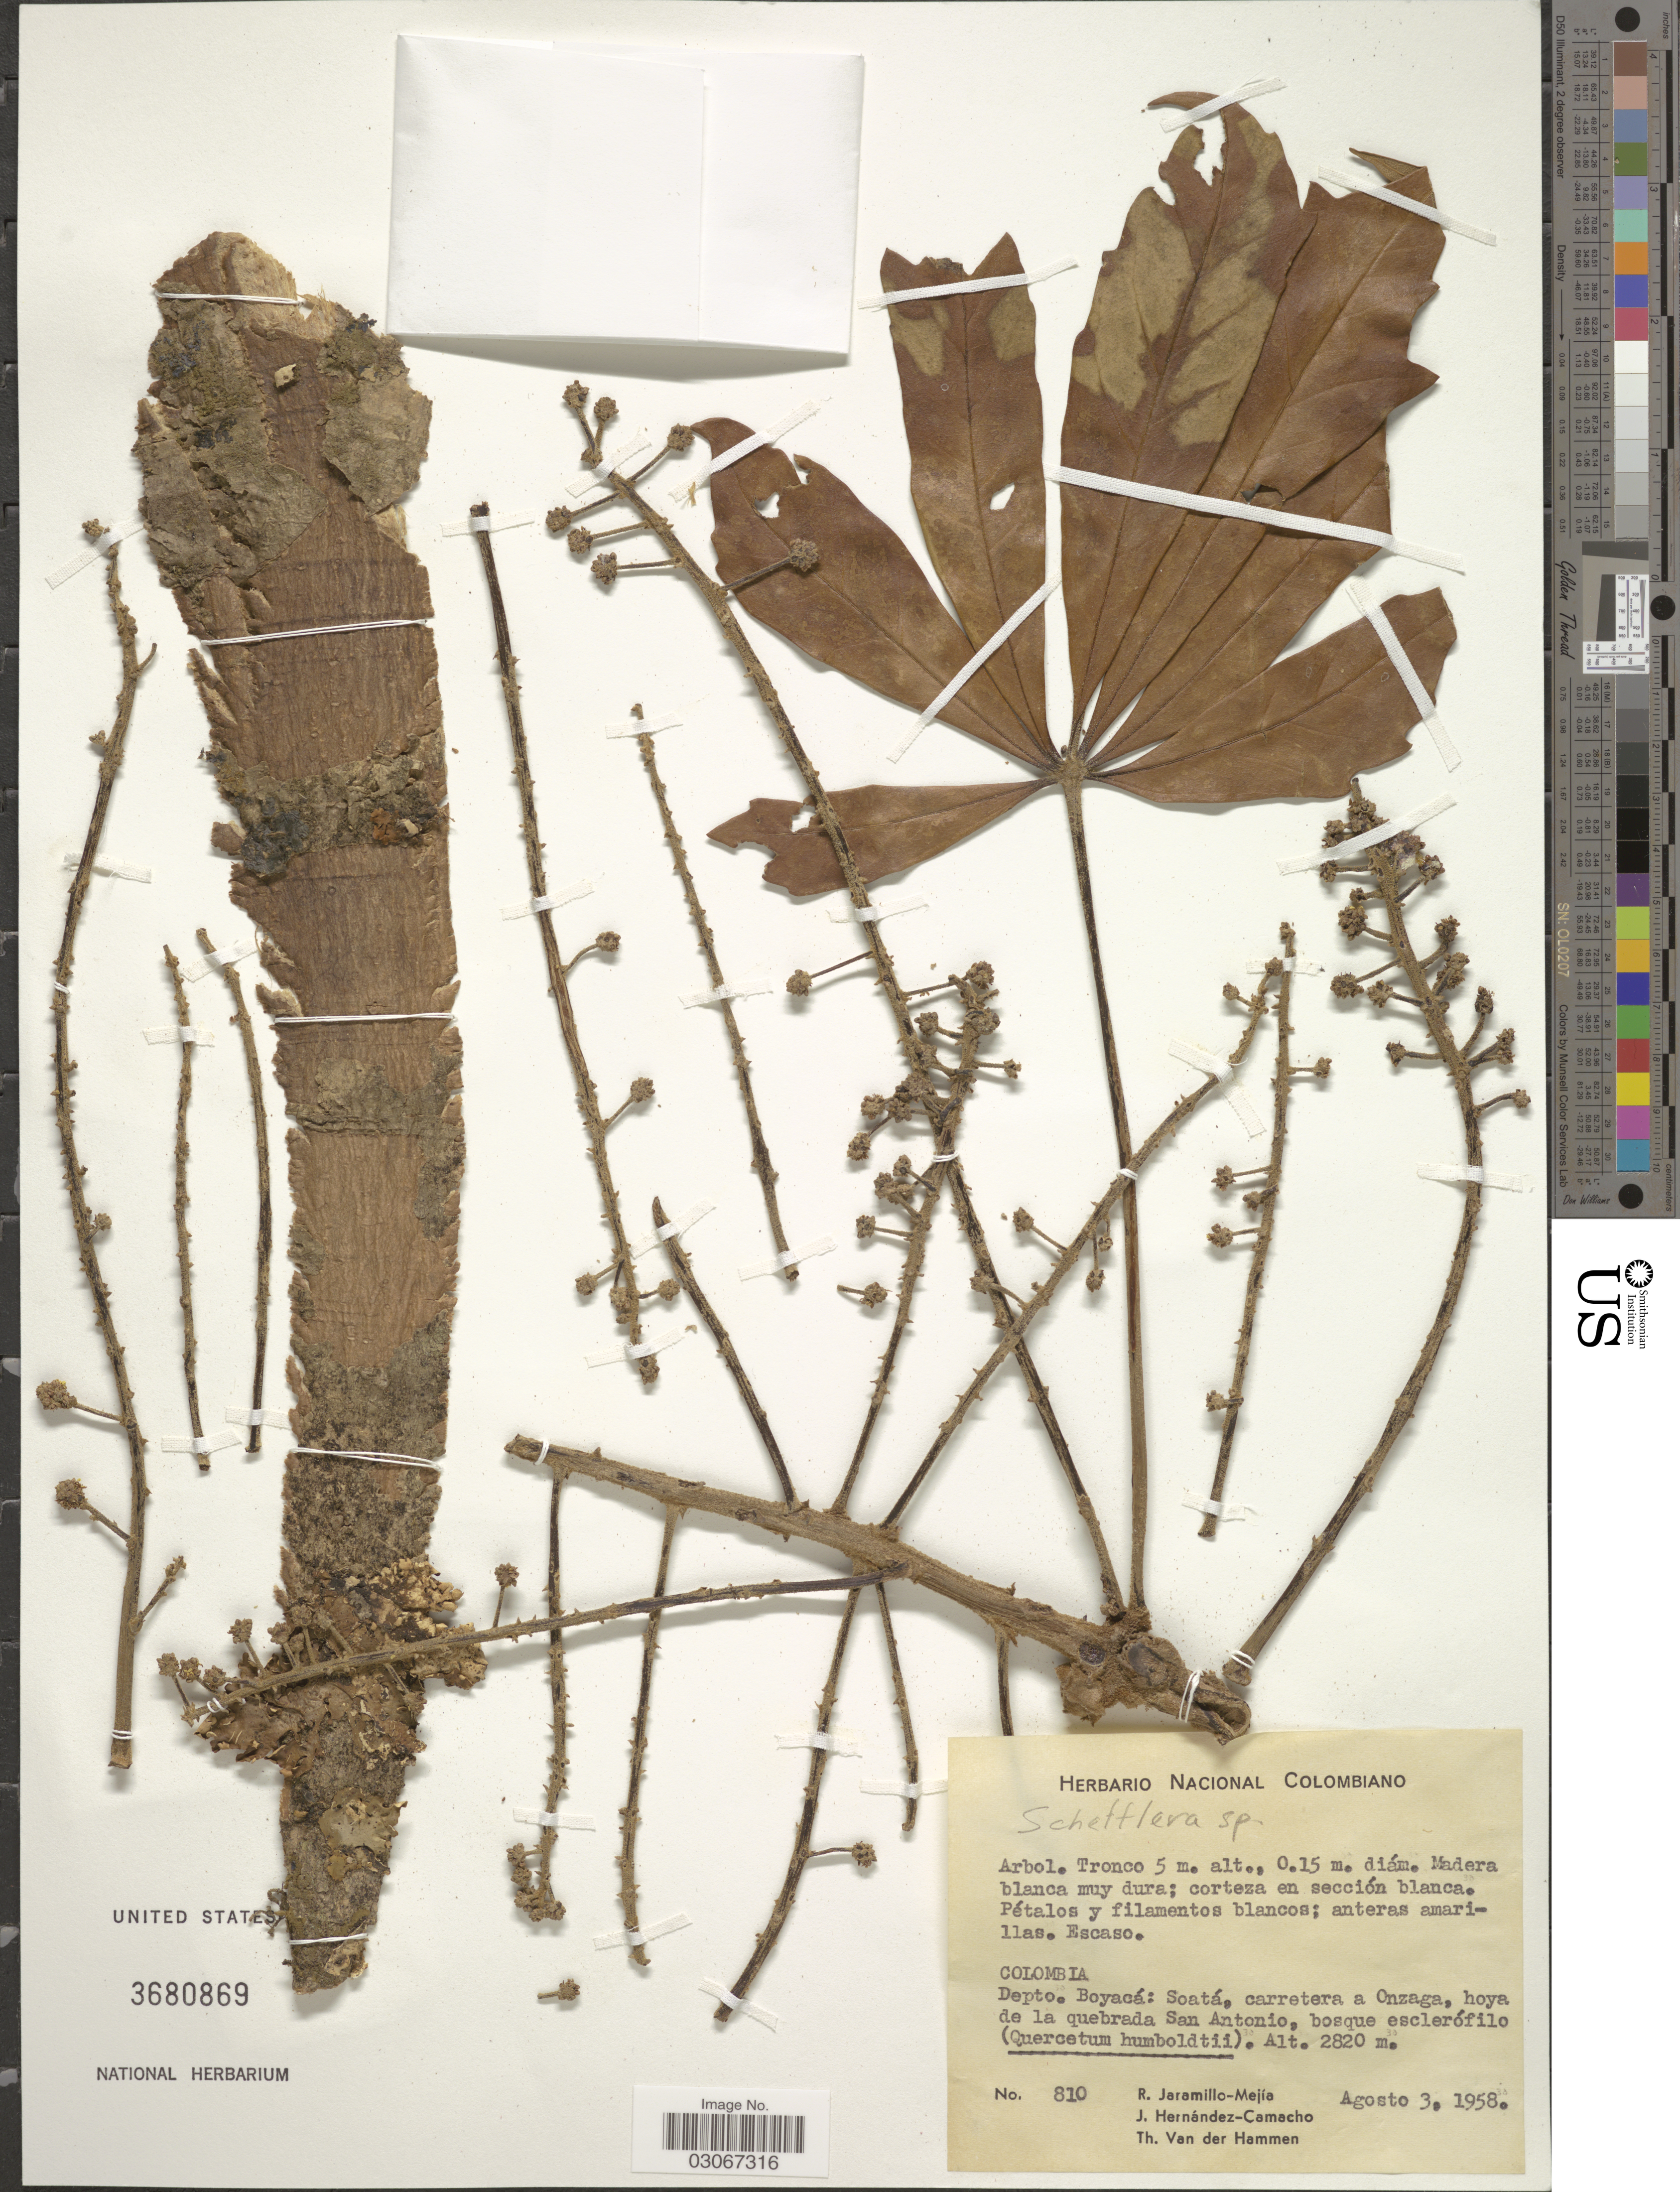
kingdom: Plantae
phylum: Tracheophyta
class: Magnoliopsida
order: Apiales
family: Araliaceae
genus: Schefflera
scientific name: Schefflera sp.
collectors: R. Jaramillo M., J. Hernandez Camacho & T. Van der Hammen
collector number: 810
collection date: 1958-08-03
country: Colombia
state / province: Boyacá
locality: Depto. Boyacá: Soatá, carretera a Onzaga, hoya de la quebrada San Antonio.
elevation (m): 2820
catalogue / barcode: US 3680869